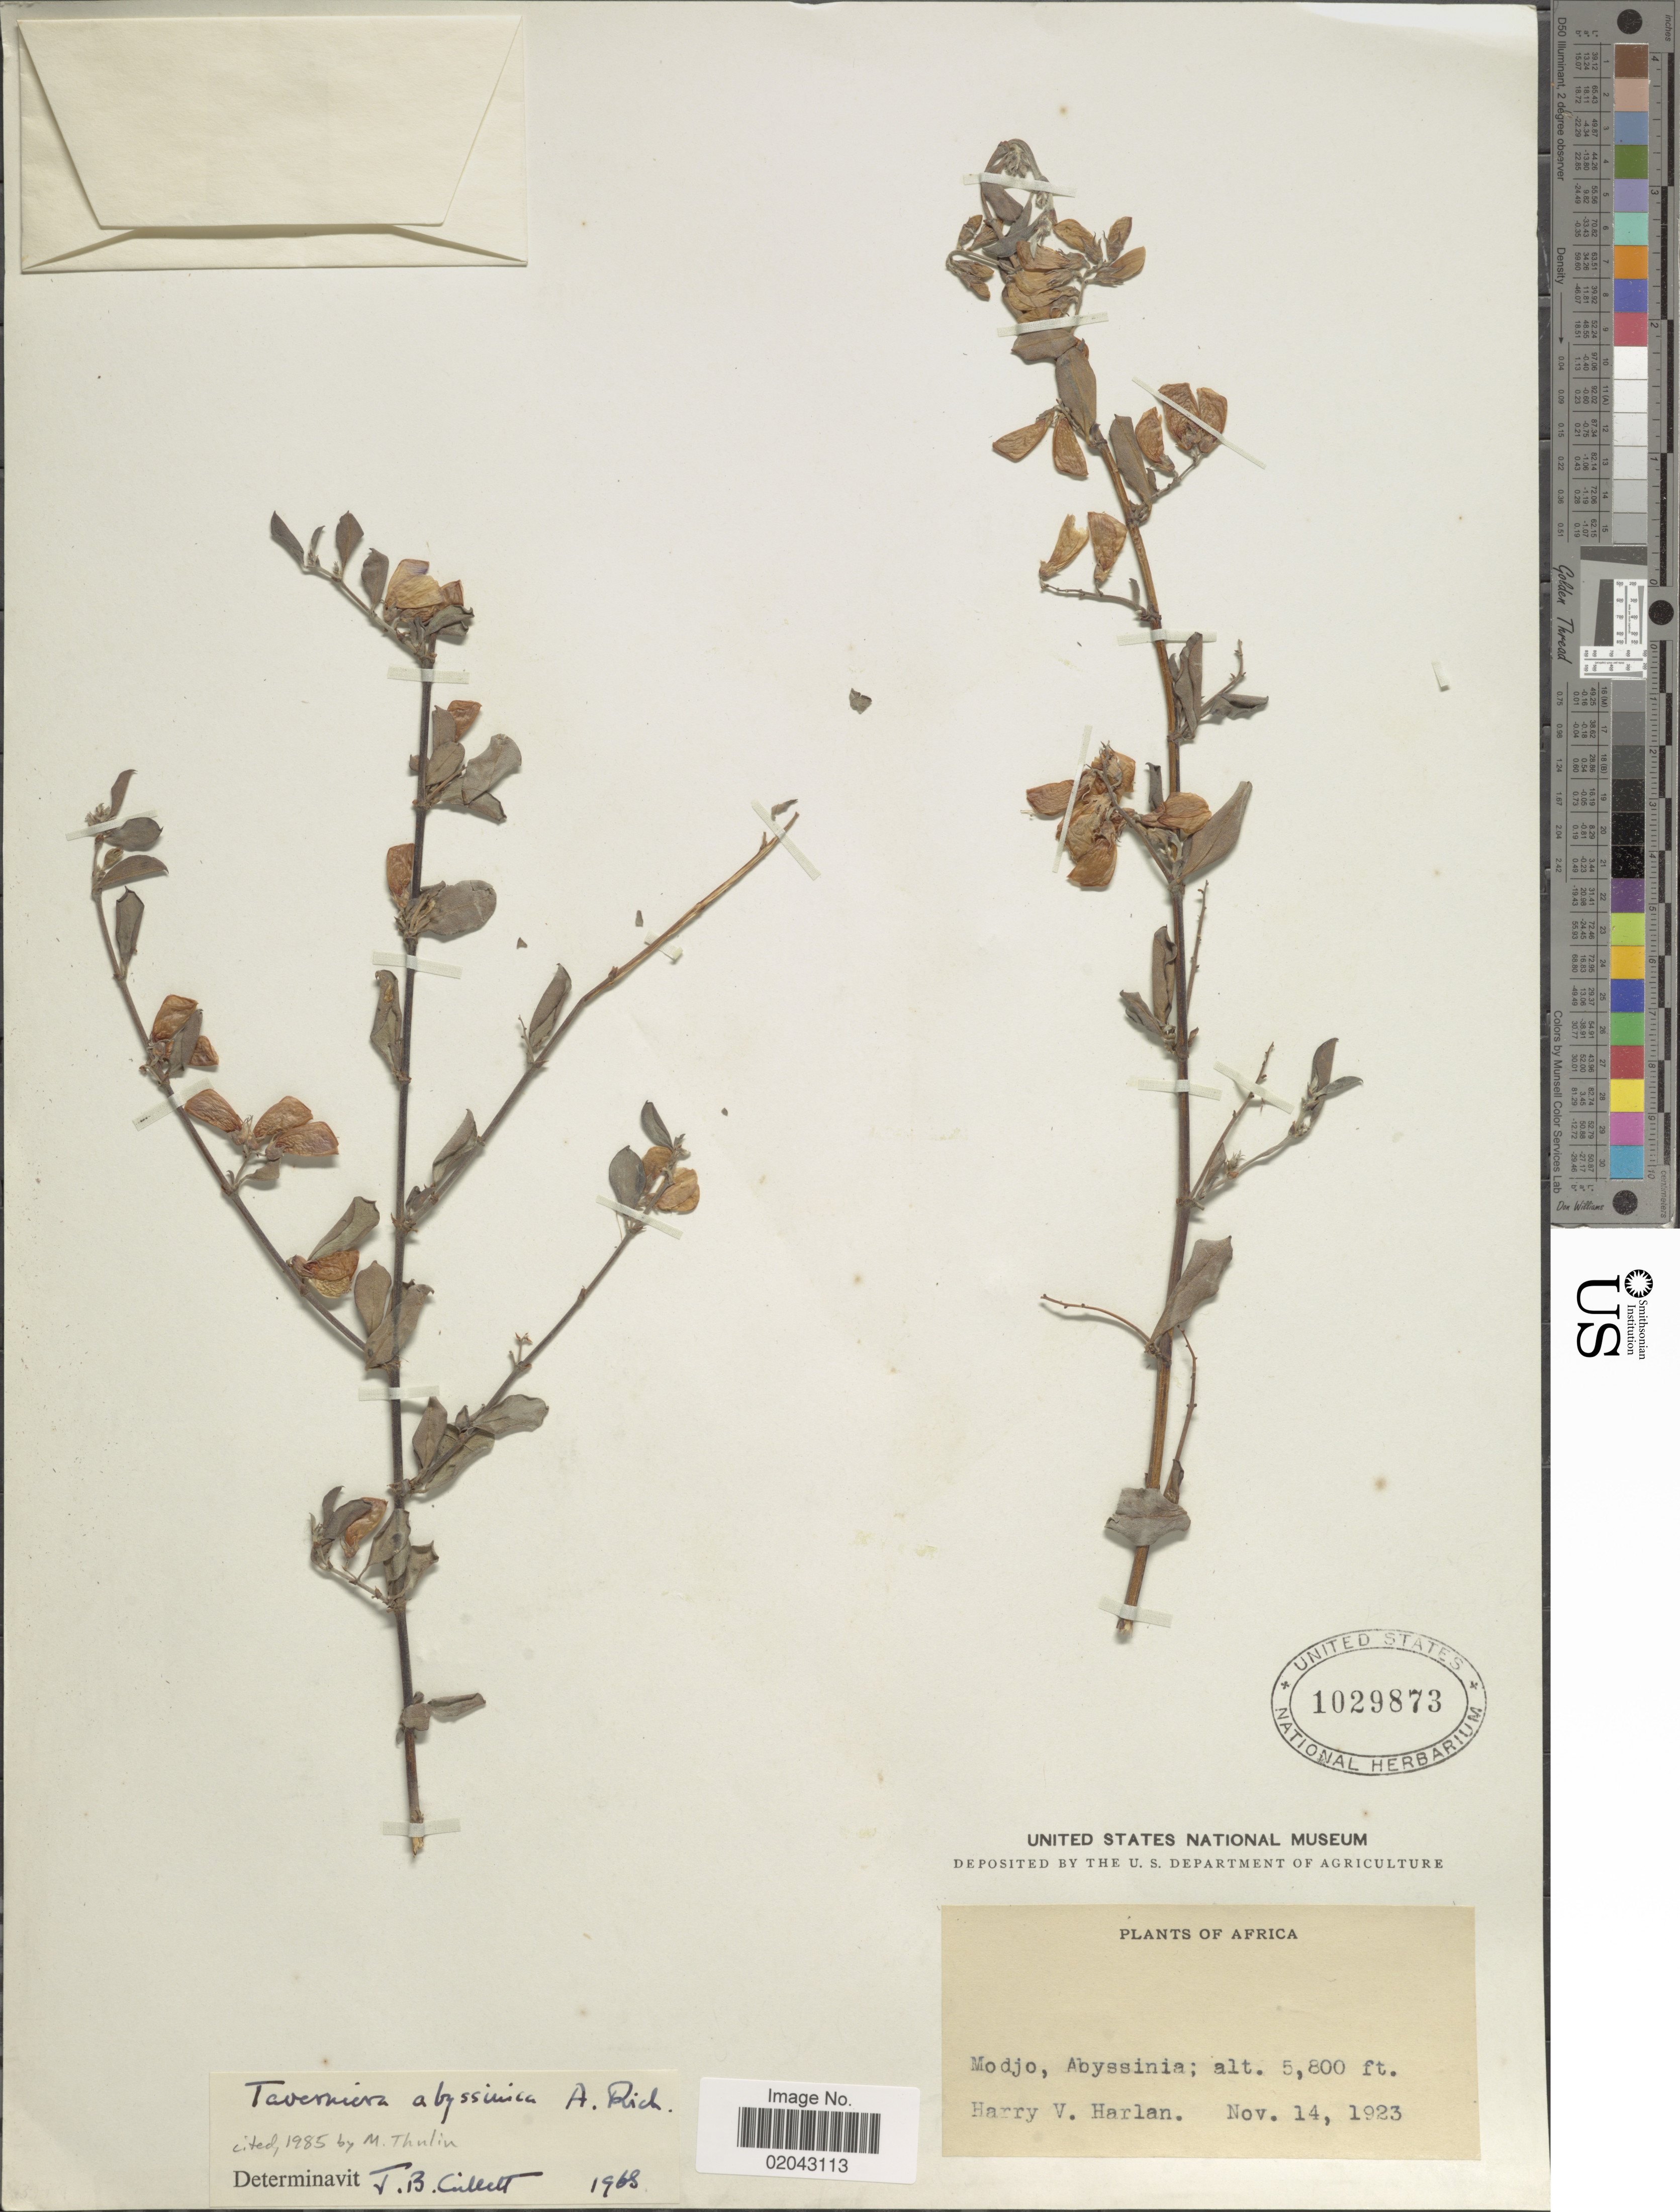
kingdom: Plantae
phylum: Tracheophyta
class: Magnoliopsida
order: Fabales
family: Fabaceae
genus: Taverniera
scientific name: Taverniera abyssinica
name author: A. Rich.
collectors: H. Harlan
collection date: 1923-11-14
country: Eritrea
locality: Modjo, Abyssinia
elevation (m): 1768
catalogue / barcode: US 1029873